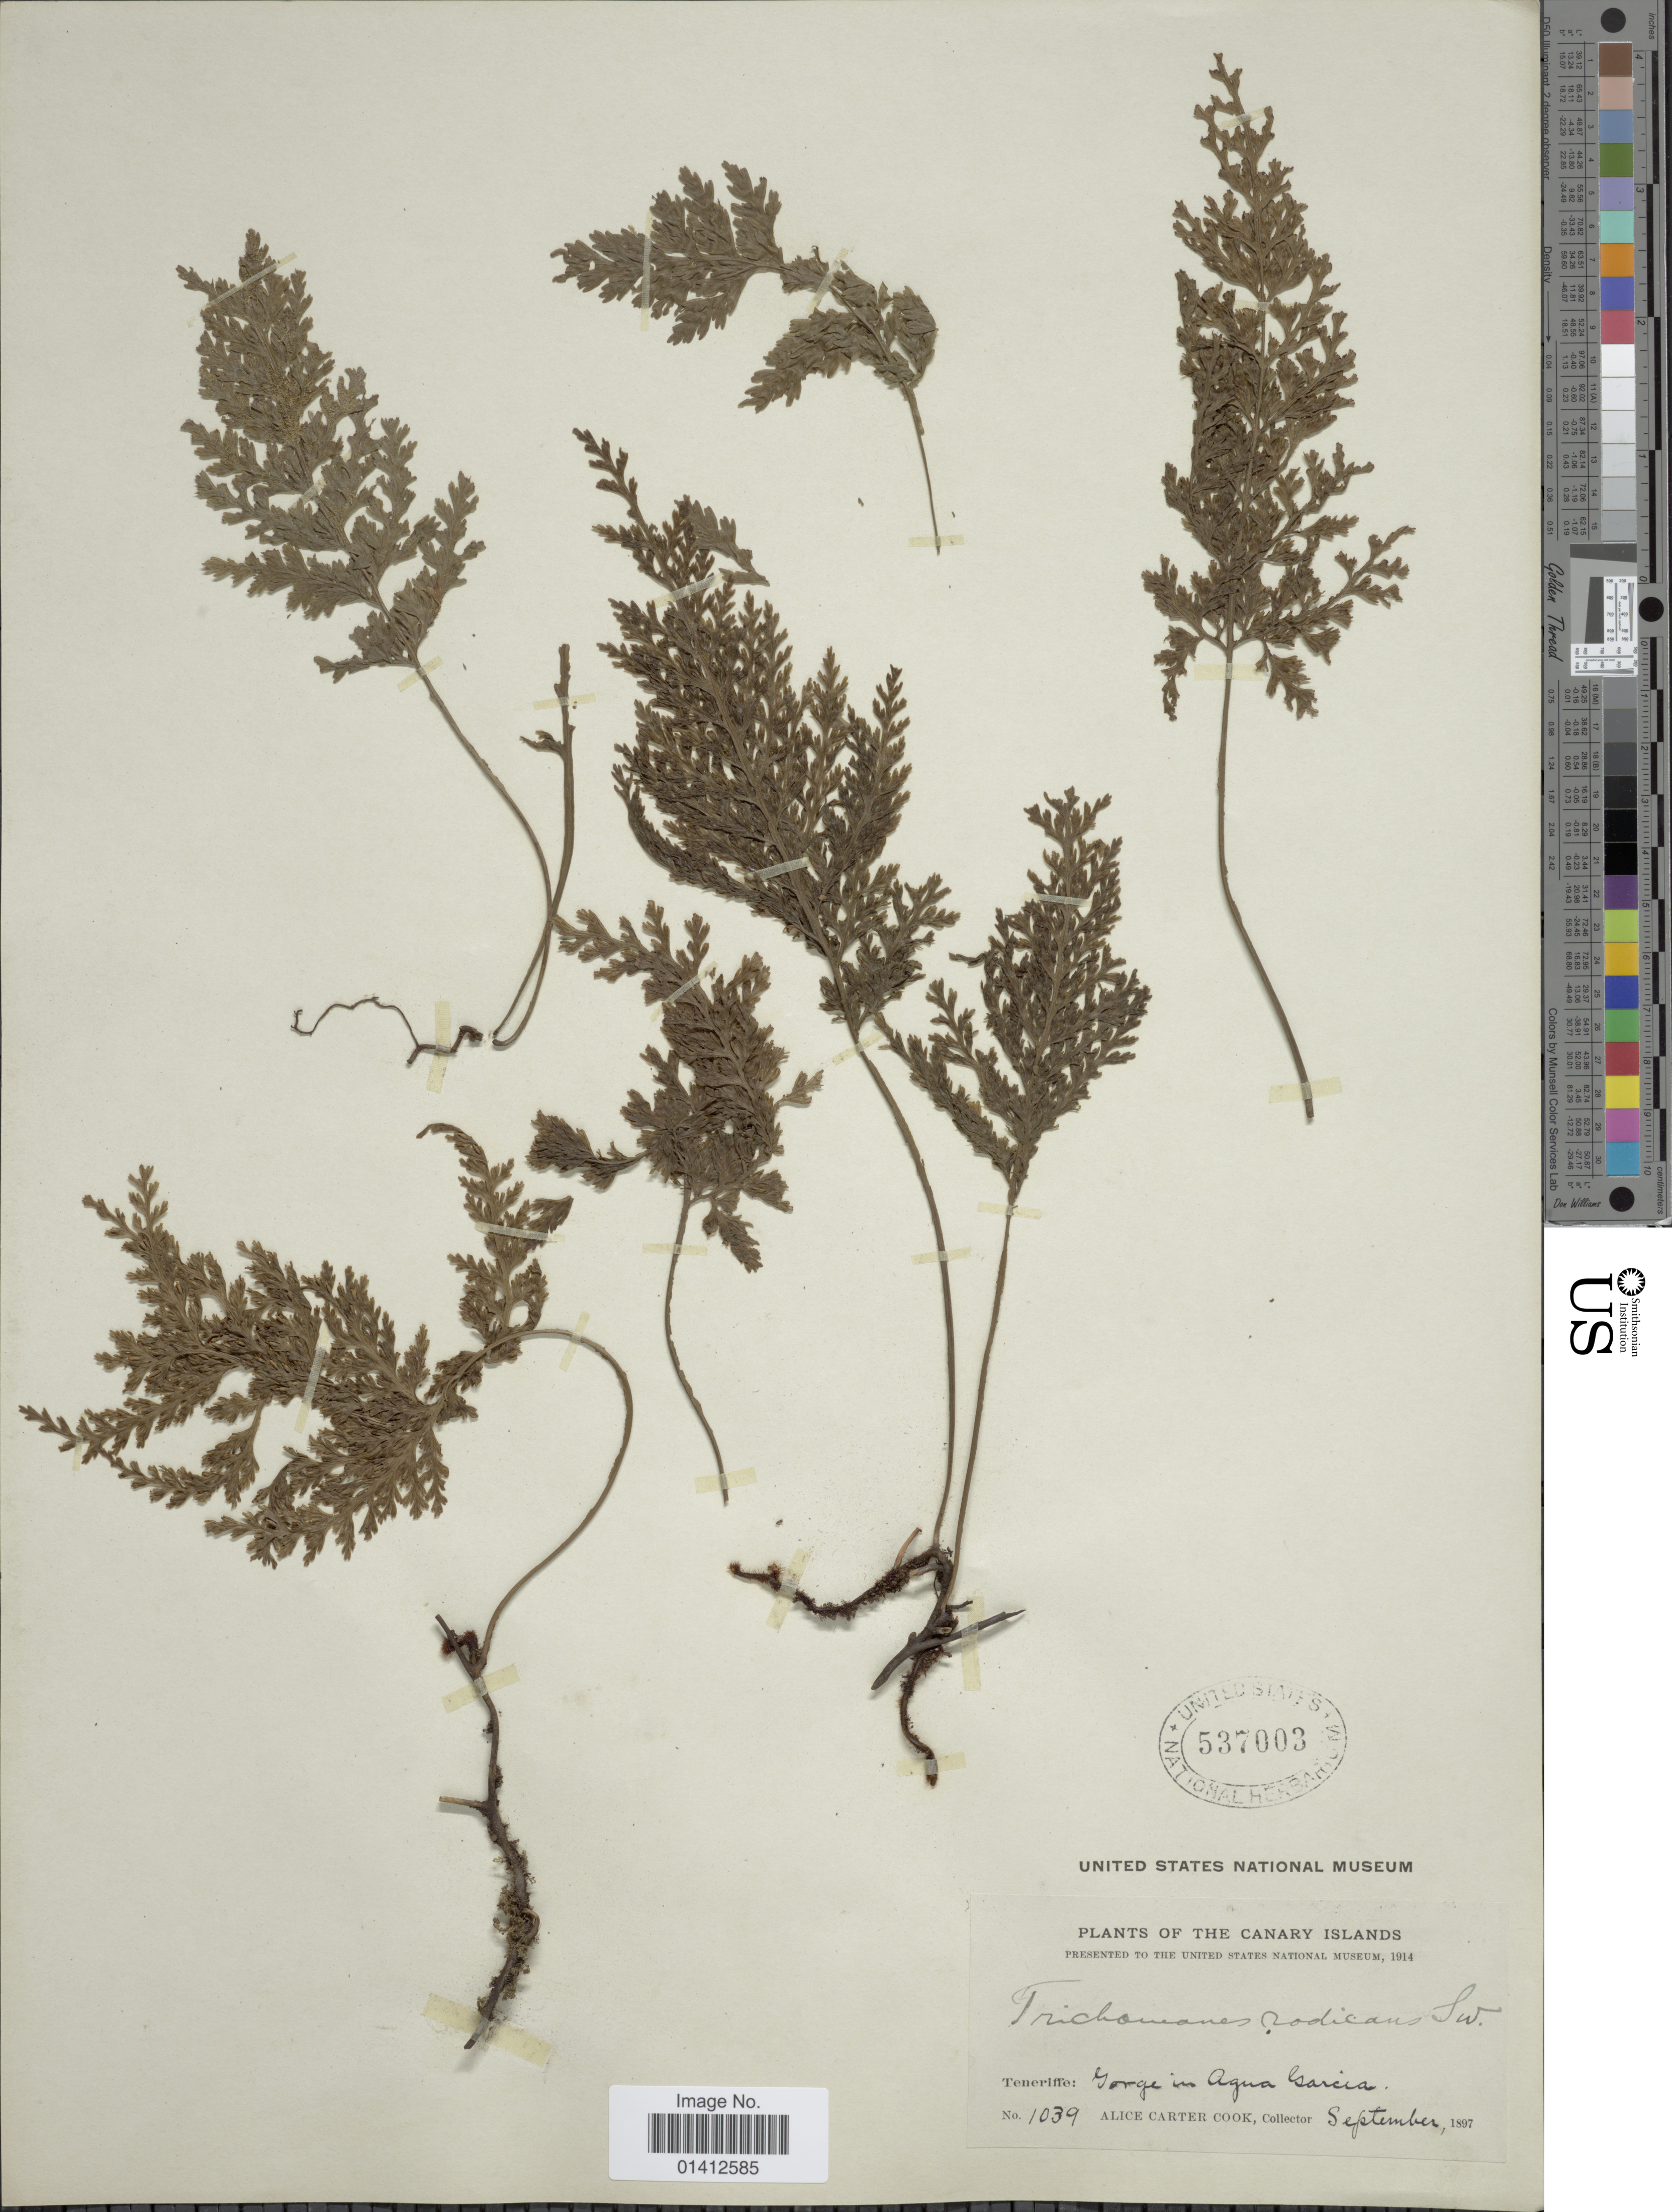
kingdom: Plantae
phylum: Tracheophyta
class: Polypodiopsida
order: Hymenophyllales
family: Hymenophyllaceae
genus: Vandenboschia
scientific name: Vandenboschia speciosa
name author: (Willd.) G. Kunkel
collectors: Alice C. Cook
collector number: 1039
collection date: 1897-09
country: Spain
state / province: Canarias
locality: Tenerife: Gorge in Agua Garcia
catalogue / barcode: US 537003